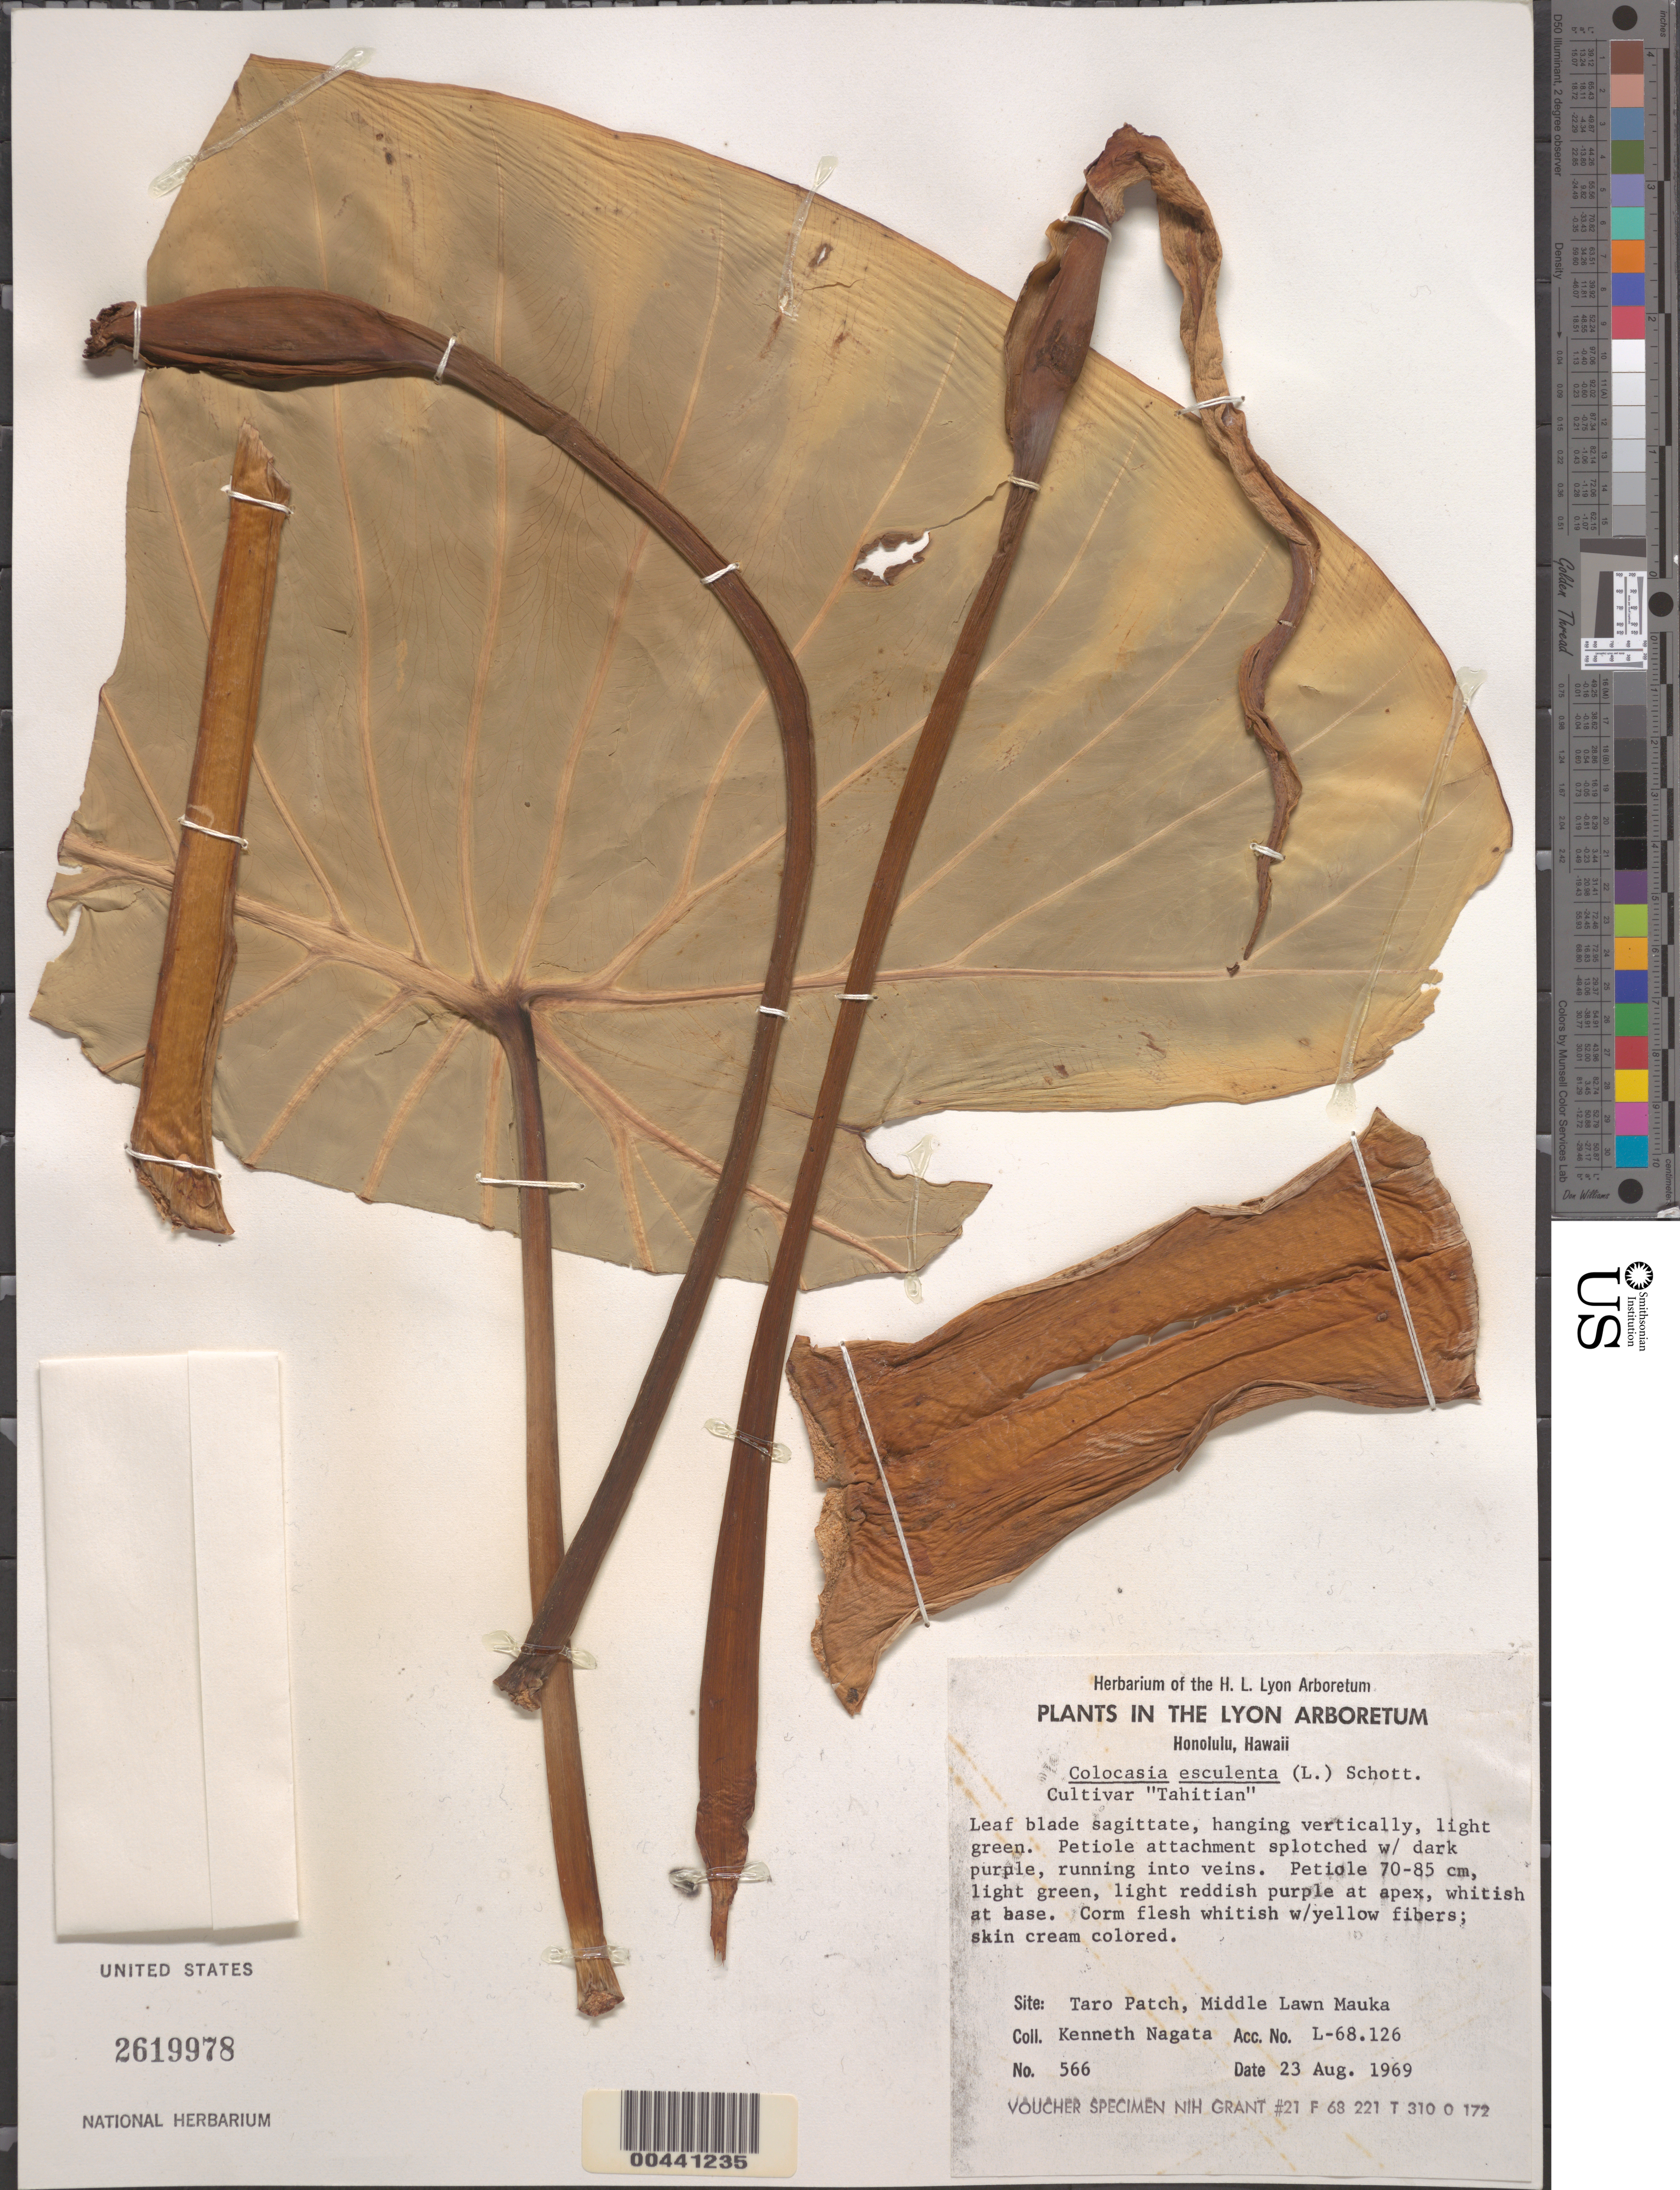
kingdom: Plantae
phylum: Tracheophyta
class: Liliopsida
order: Alismatales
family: Araceae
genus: Colocasia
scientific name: Colocasia esculenta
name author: (L.) Schott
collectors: K. Nagata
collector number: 566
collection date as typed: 23 Aug 1969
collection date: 1969-08-23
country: United States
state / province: Hawaii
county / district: Honolulu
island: Oahu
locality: Honolulu, Taro Patch, Middle Lawn Mauka, H.L. Lyon Arboretum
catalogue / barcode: US 2619978